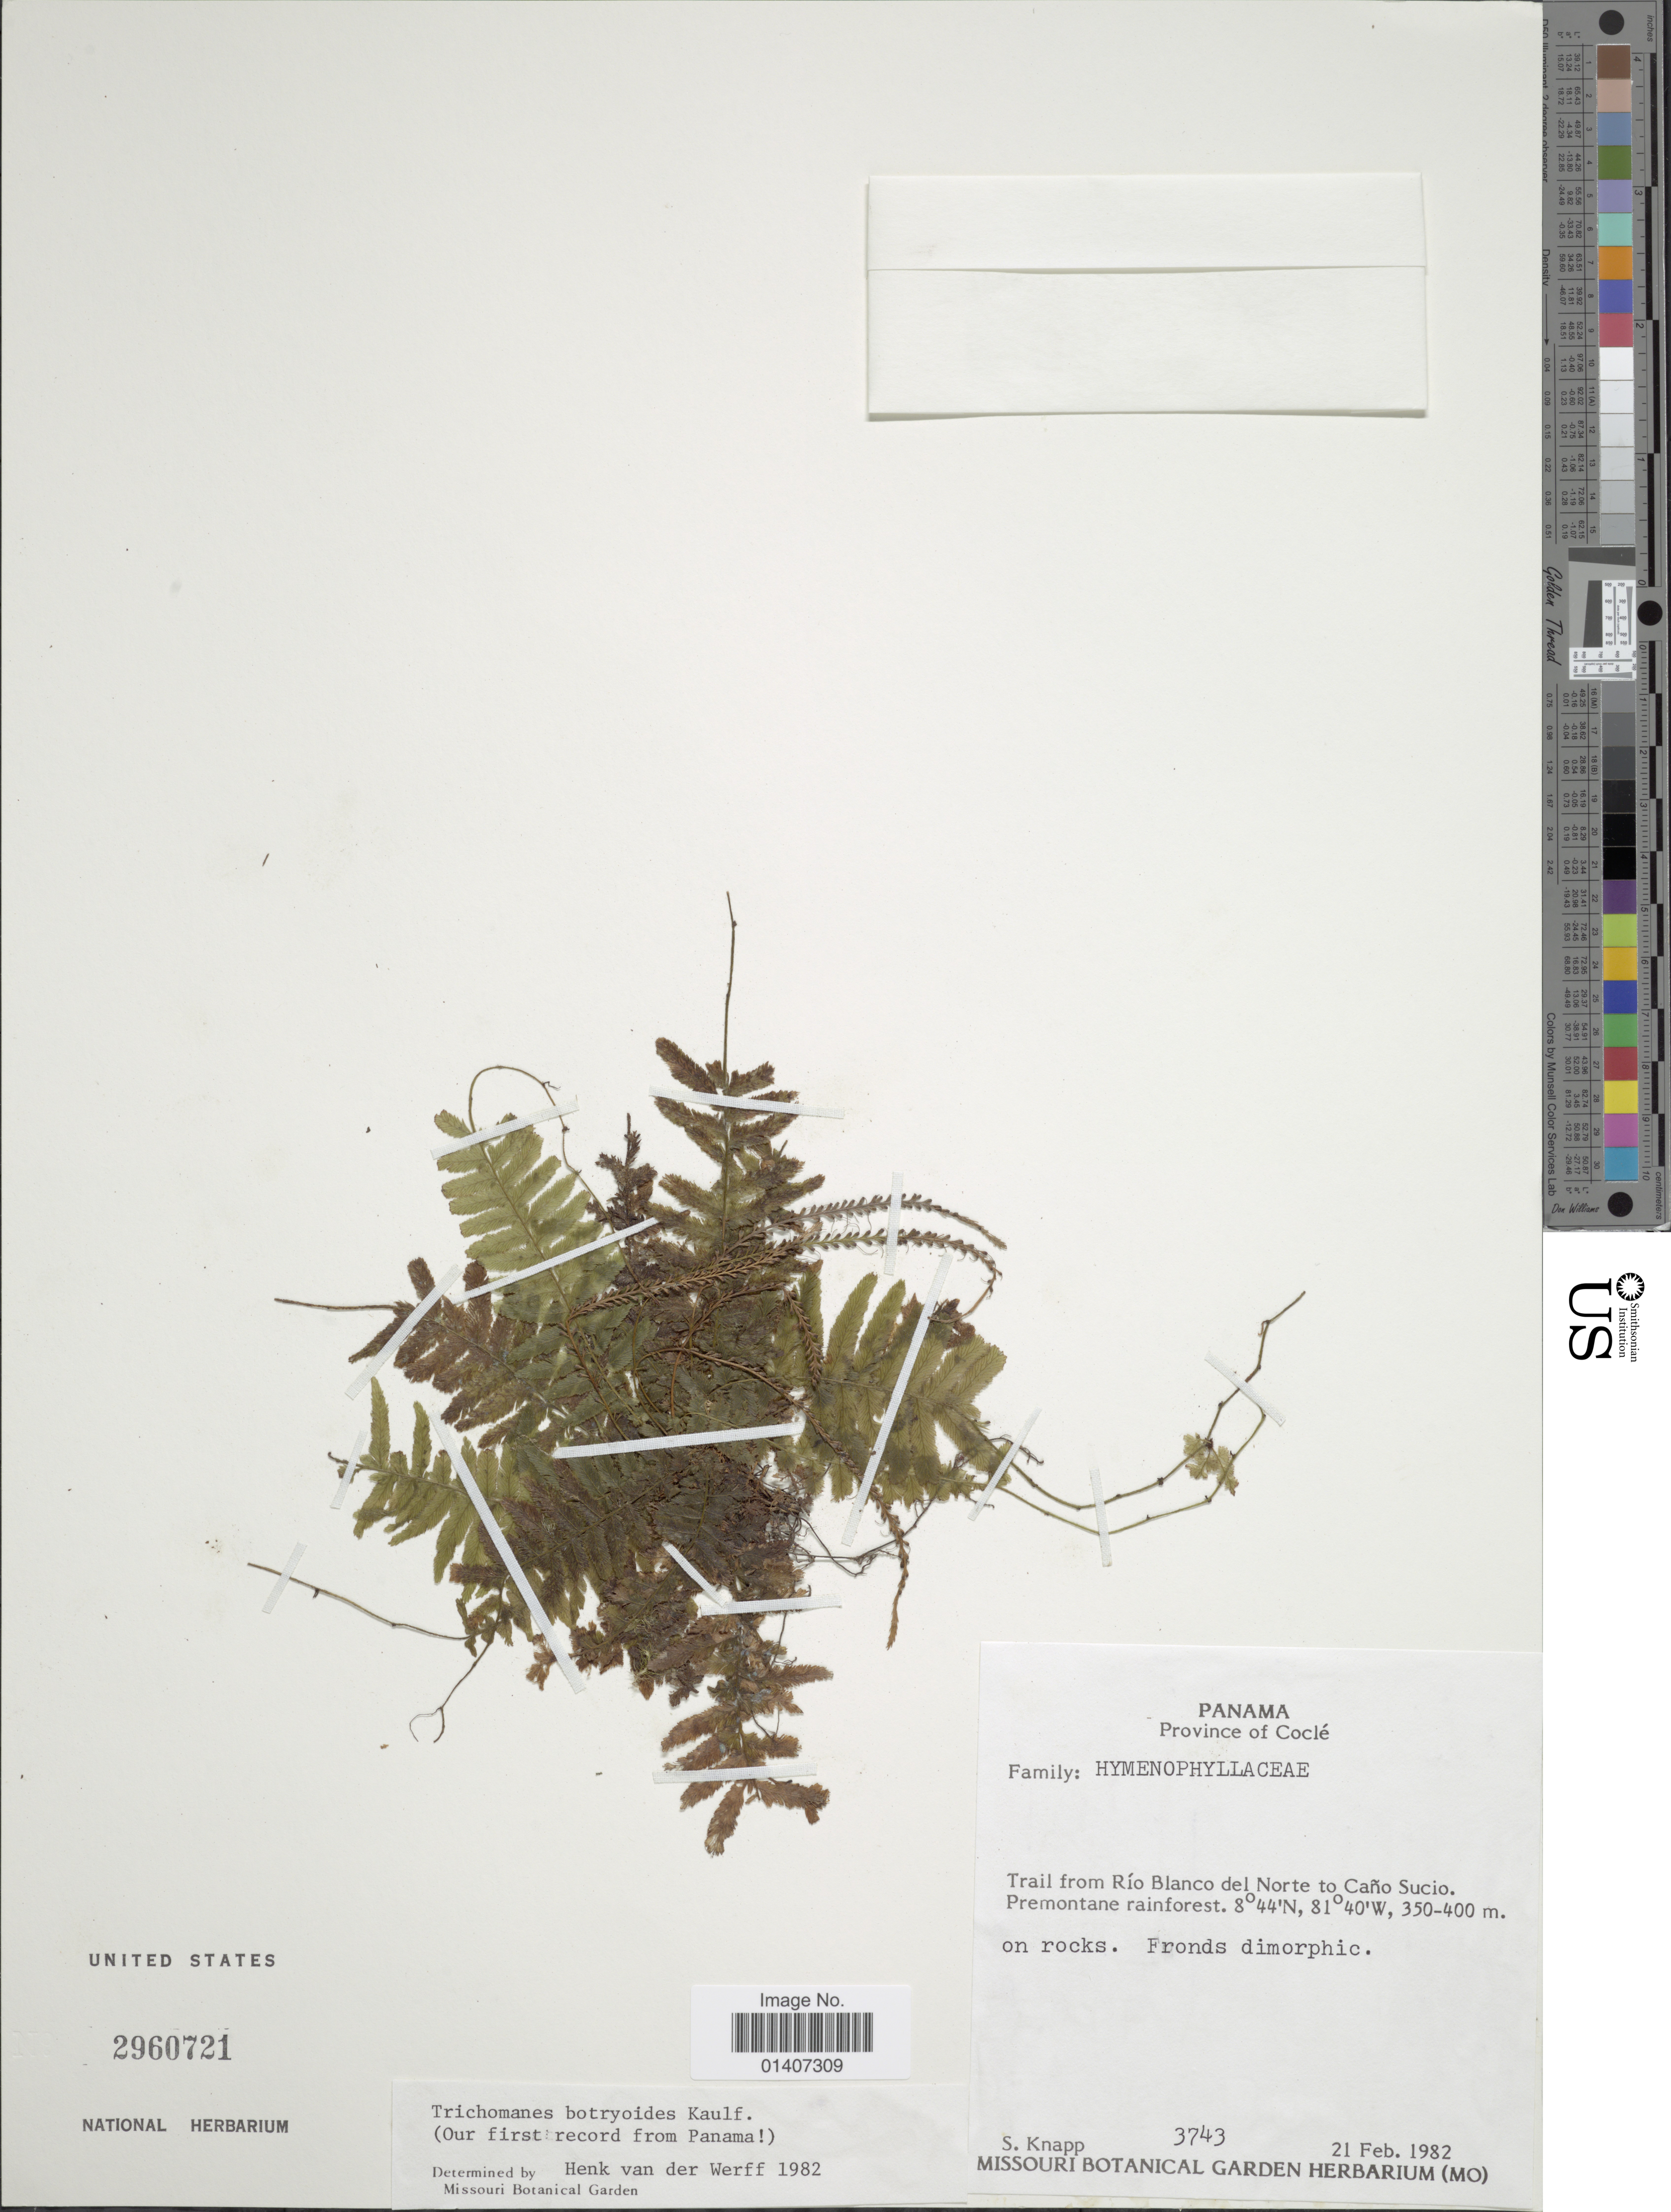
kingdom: Plantae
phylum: Tracheophyta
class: Polypodiopsida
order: Hymenophyllales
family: Hymenophyllaceae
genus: Trichomanes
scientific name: Trichomanes botryoides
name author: Kaulf.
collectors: S. Knapp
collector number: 3743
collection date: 1982-02-21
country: Panama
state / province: Panamá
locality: Trail from Rio Blanco del Norte to Caño Sucio, premontane rainforest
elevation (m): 350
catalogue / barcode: US 2960721